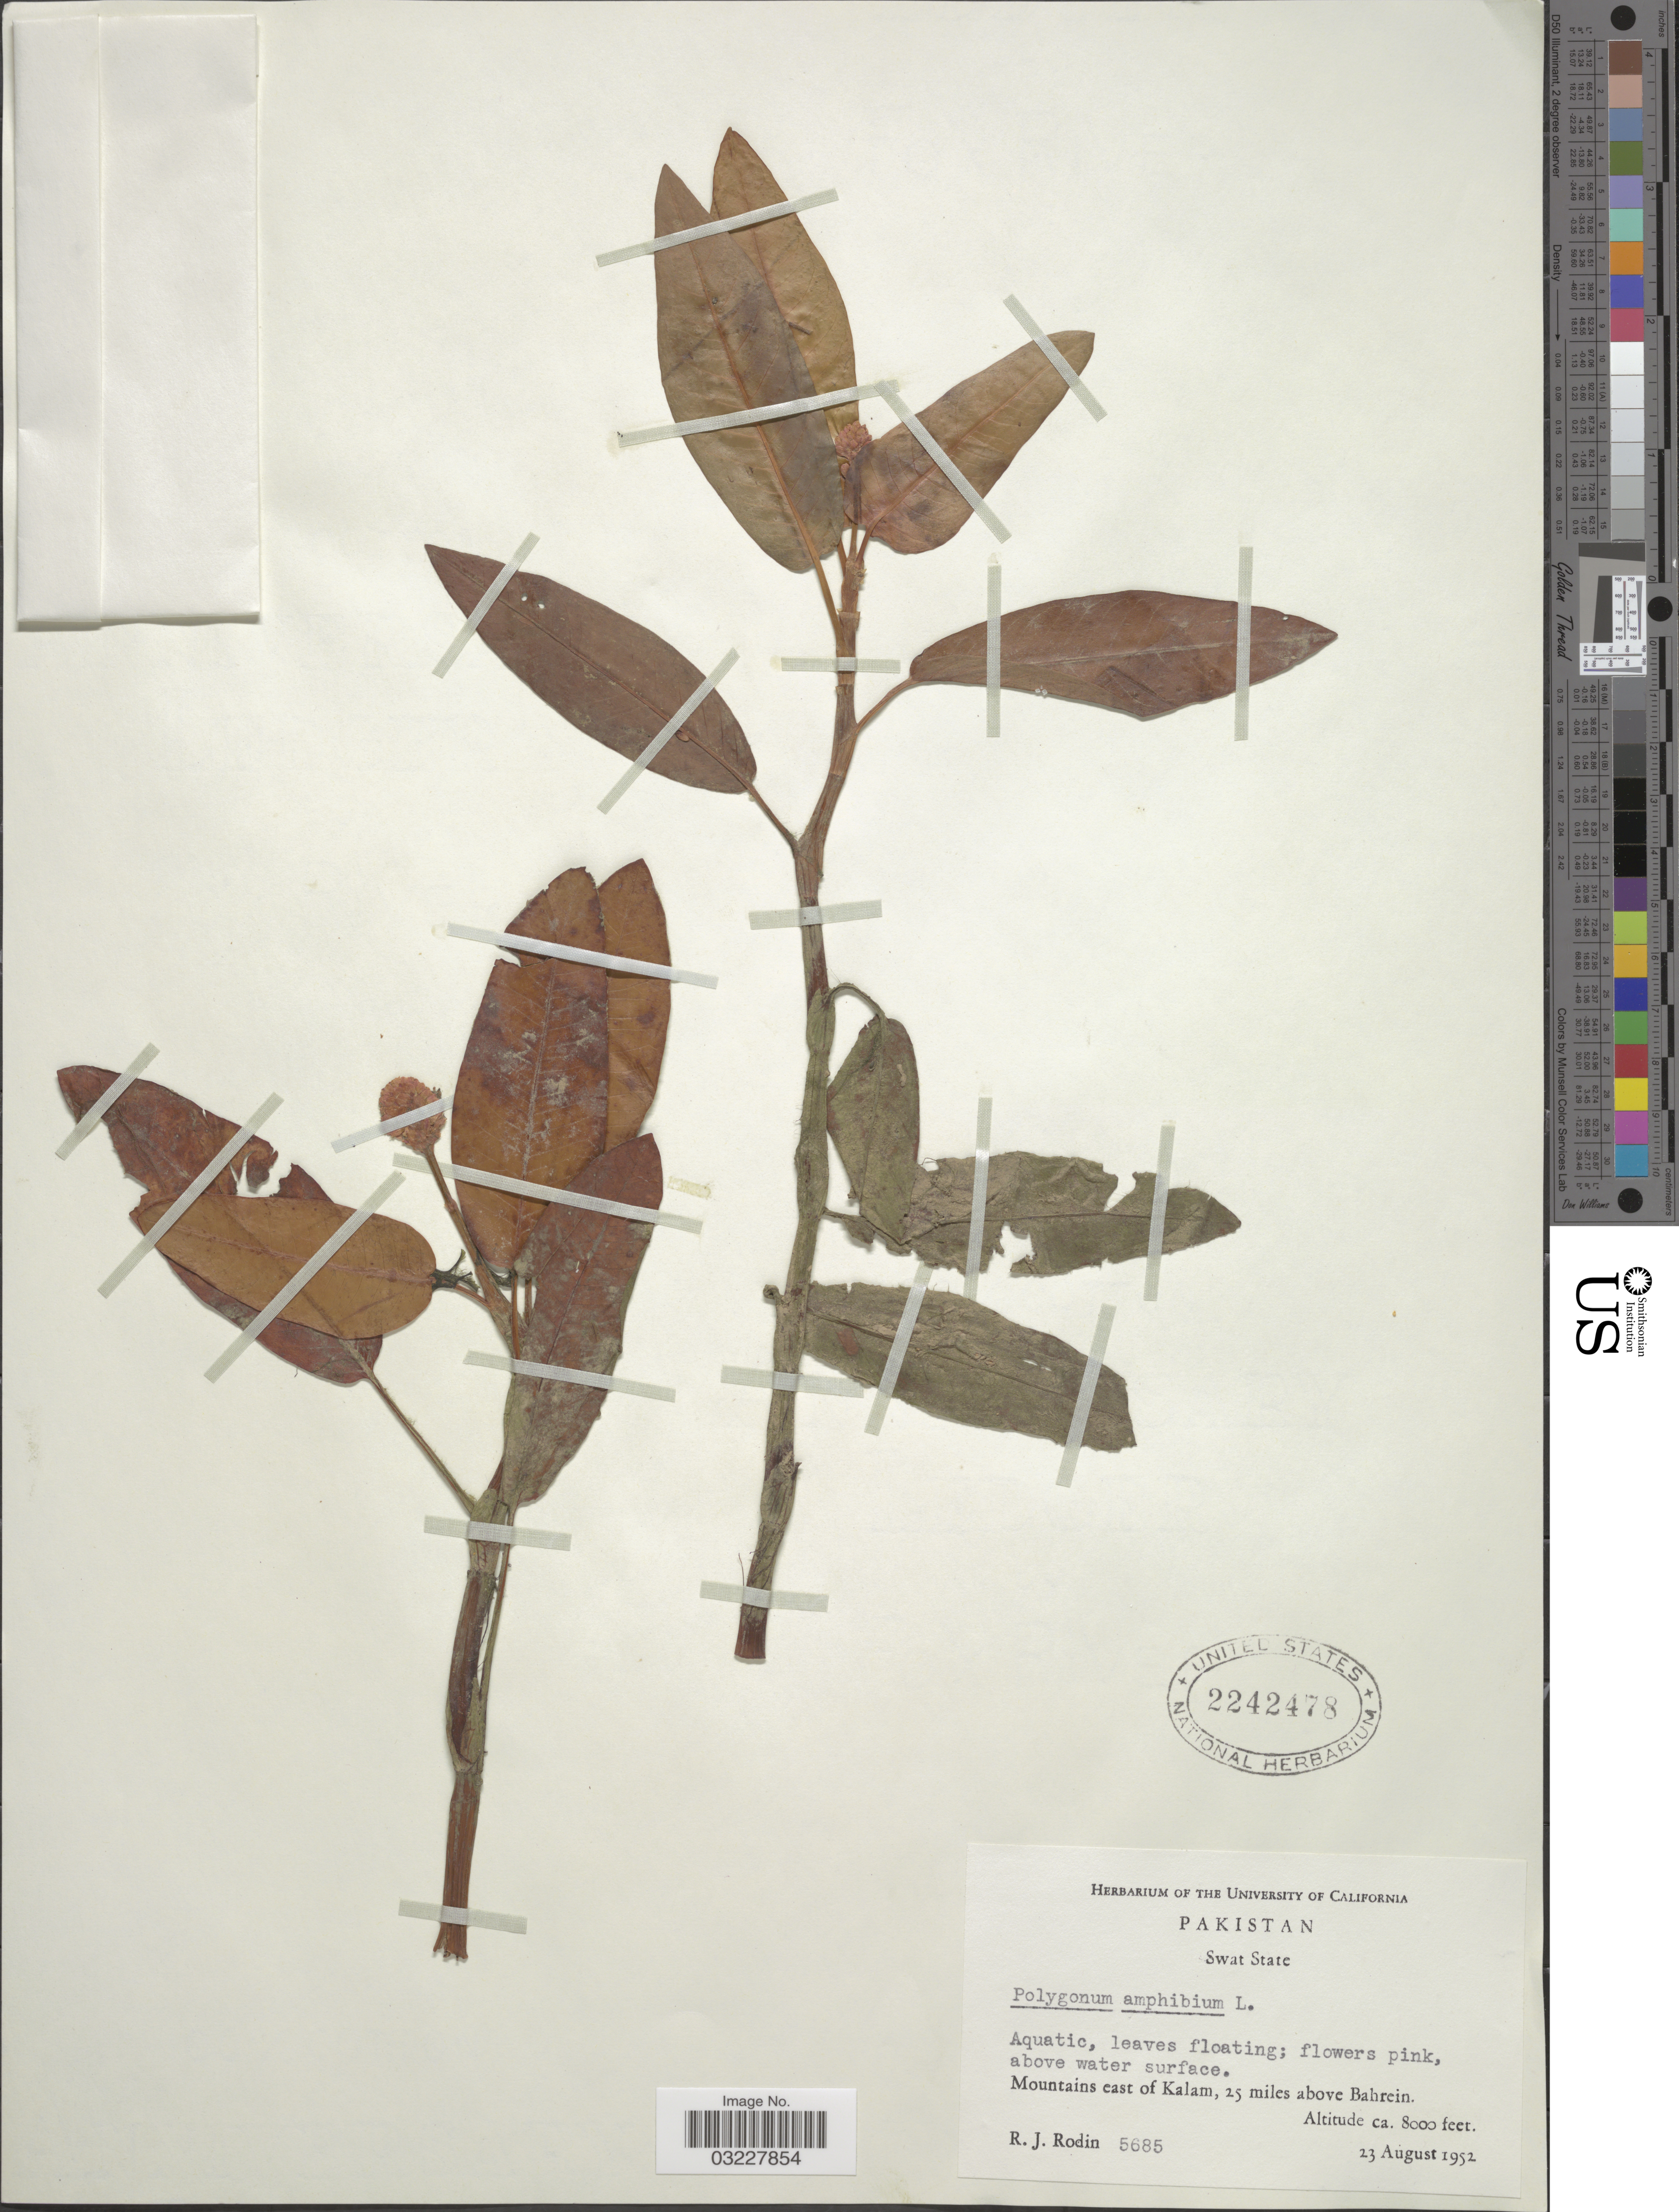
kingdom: Plantae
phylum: Tracheophyta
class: Magnoliopsida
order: Caryophyllales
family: Polygonaceae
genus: Polygonum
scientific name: Polygonum amphibium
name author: L.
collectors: R. J. Rodin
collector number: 5685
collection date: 1952-08-23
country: Pakistan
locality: Swat State. Mountains east of Kalam, 25 miles above Bahrein.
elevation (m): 2438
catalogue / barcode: US 2242478